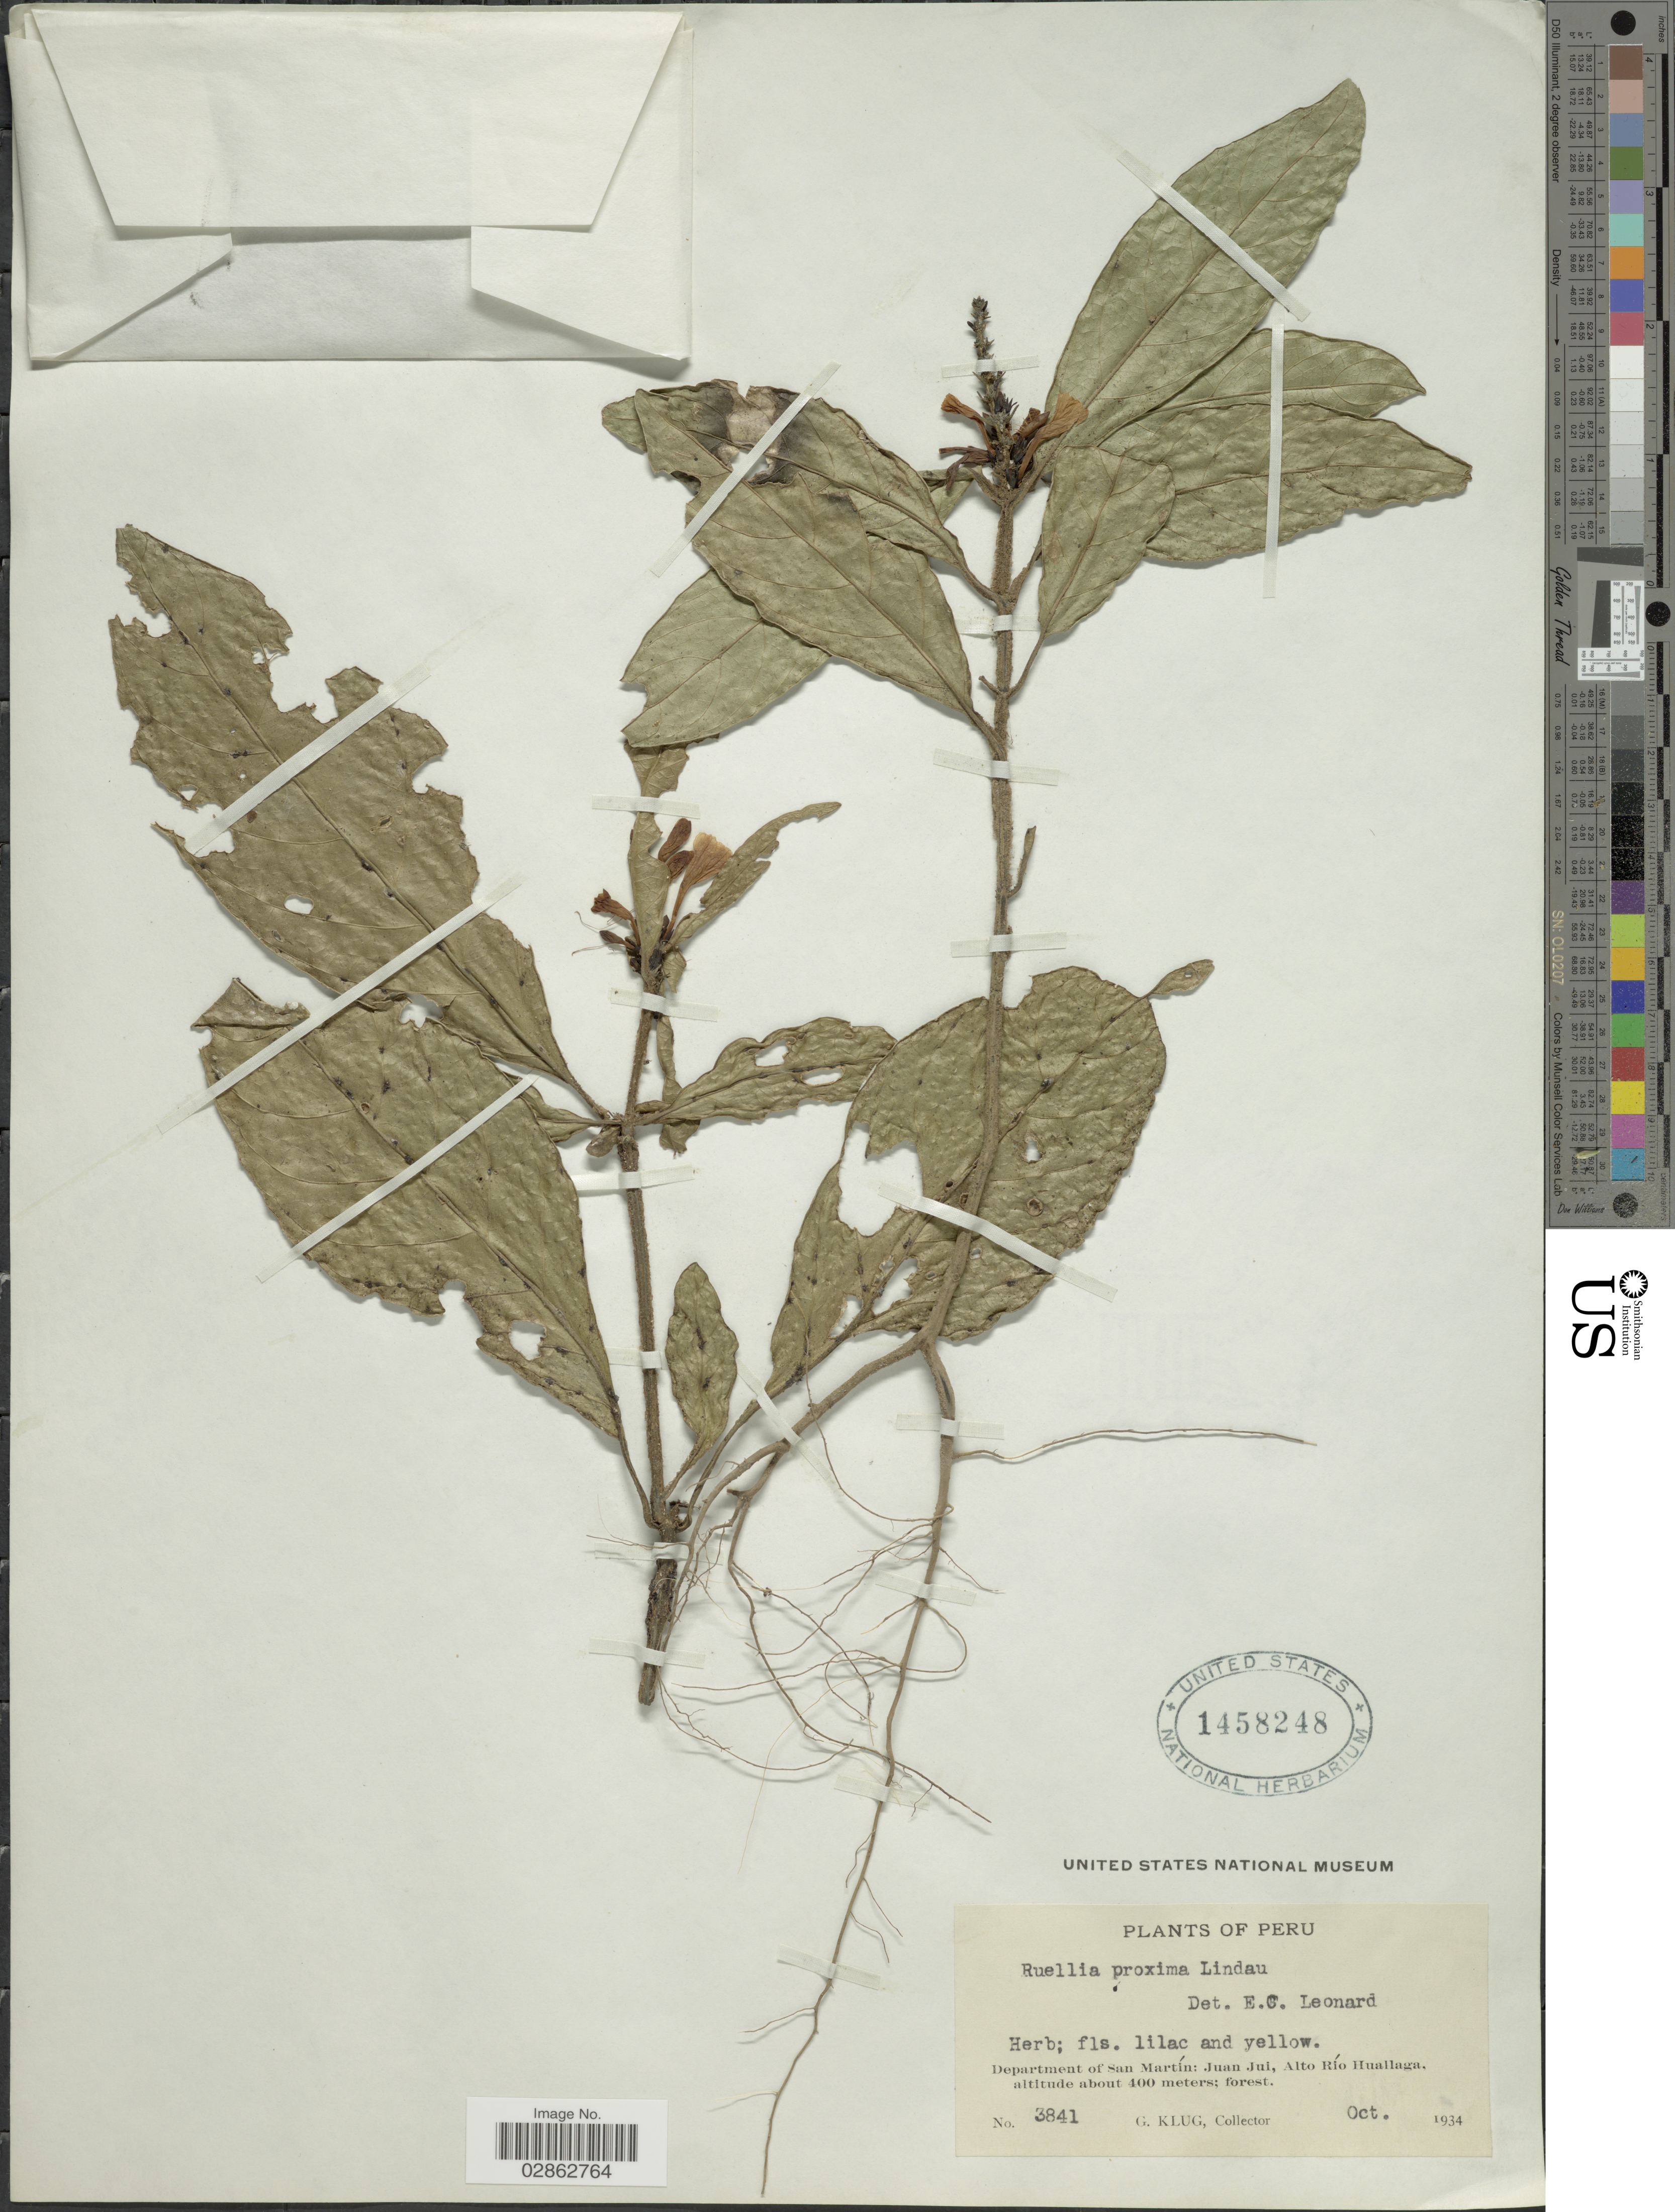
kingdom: Plantae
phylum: Tracheophyta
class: Magnoliopsida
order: Lamiales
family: Acanthaceae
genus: Ruellia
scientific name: Ruellia sp.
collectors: G. Klug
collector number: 3841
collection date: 1934-10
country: Peru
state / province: San Martín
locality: Department of San Martín: Juan Jui, Alto Río Huallaga.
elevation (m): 400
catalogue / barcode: US 1458248